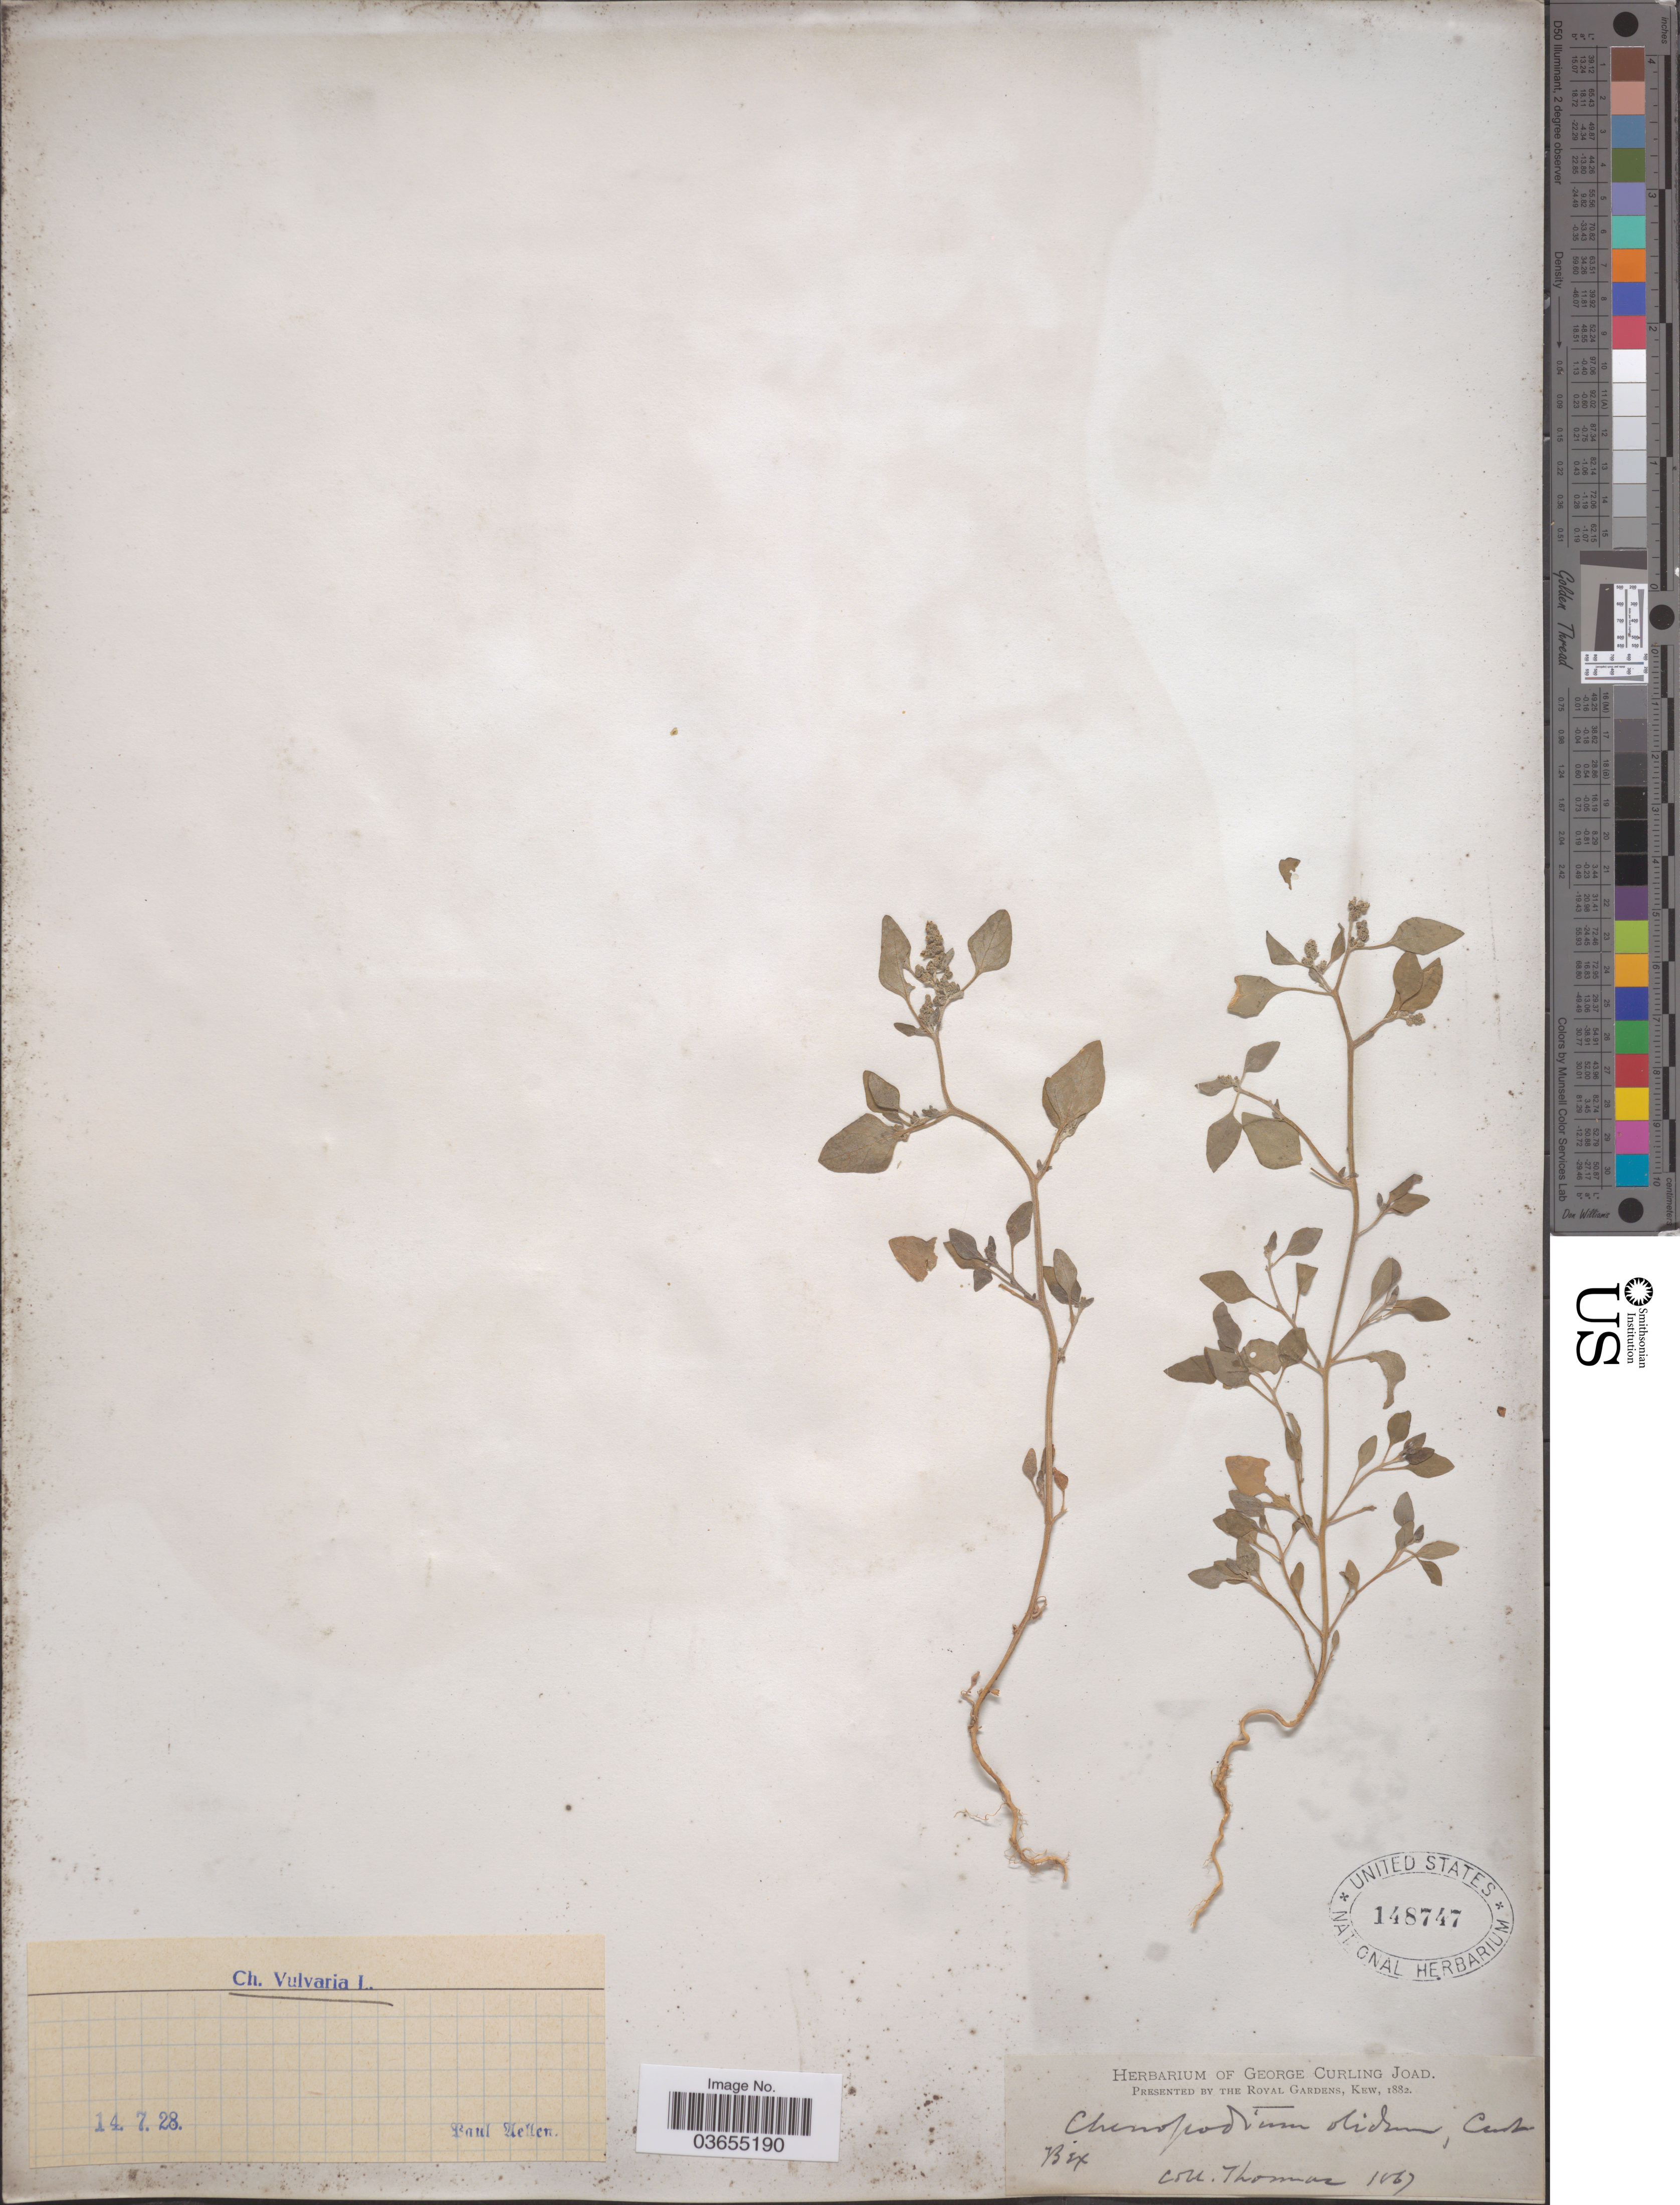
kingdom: Plantae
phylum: Tracheophyta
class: Magnoliopsida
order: Caryophyllales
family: Amaranthaceae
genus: Chenopodium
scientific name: Chenopodium vulvaria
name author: L.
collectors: -- Thomas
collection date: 1867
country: Switzerland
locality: Bex.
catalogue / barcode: US 148747